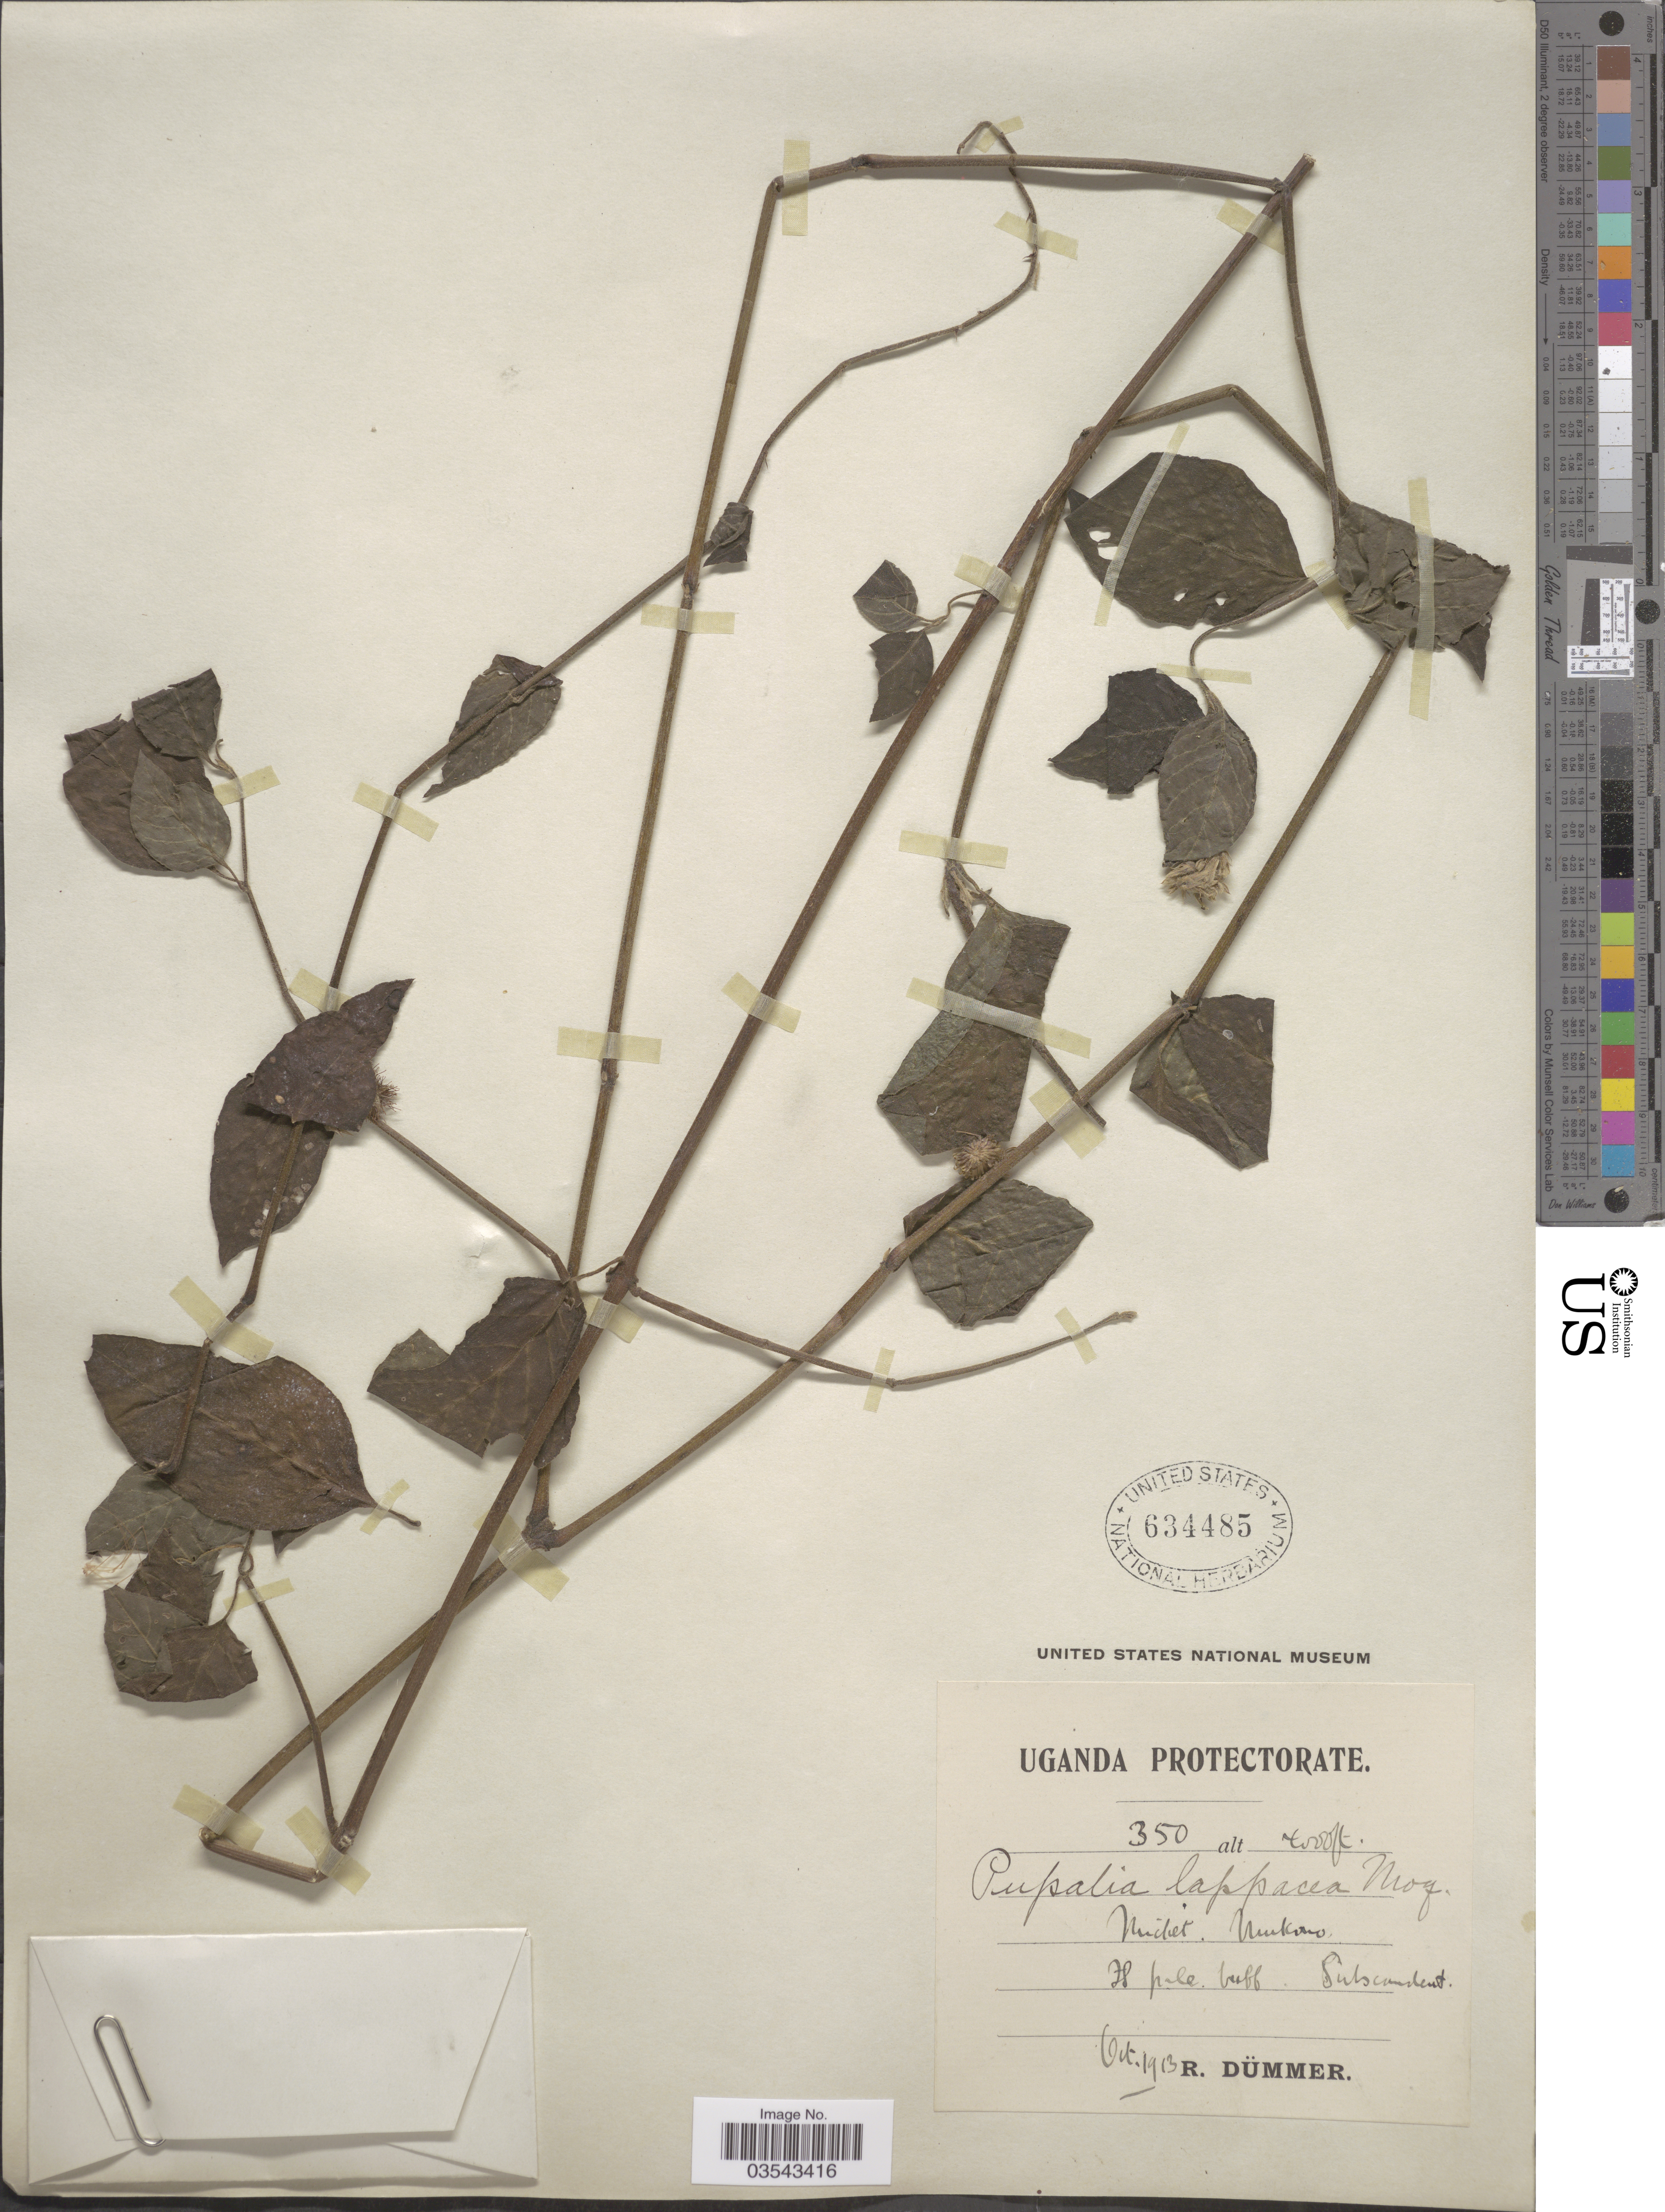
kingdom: Plantae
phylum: Tracheophyta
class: Magnoliopsida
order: Caryophyllales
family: Amaranthaceae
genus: Pupalia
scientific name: Pupalia lappacea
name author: (L.) A. Juss.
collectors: R. A. Dümmer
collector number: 350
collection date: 1913-10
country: Uganda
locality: Uganda Protectorate. Thicket. Mukono.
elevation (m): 1219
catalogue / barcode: US 634485